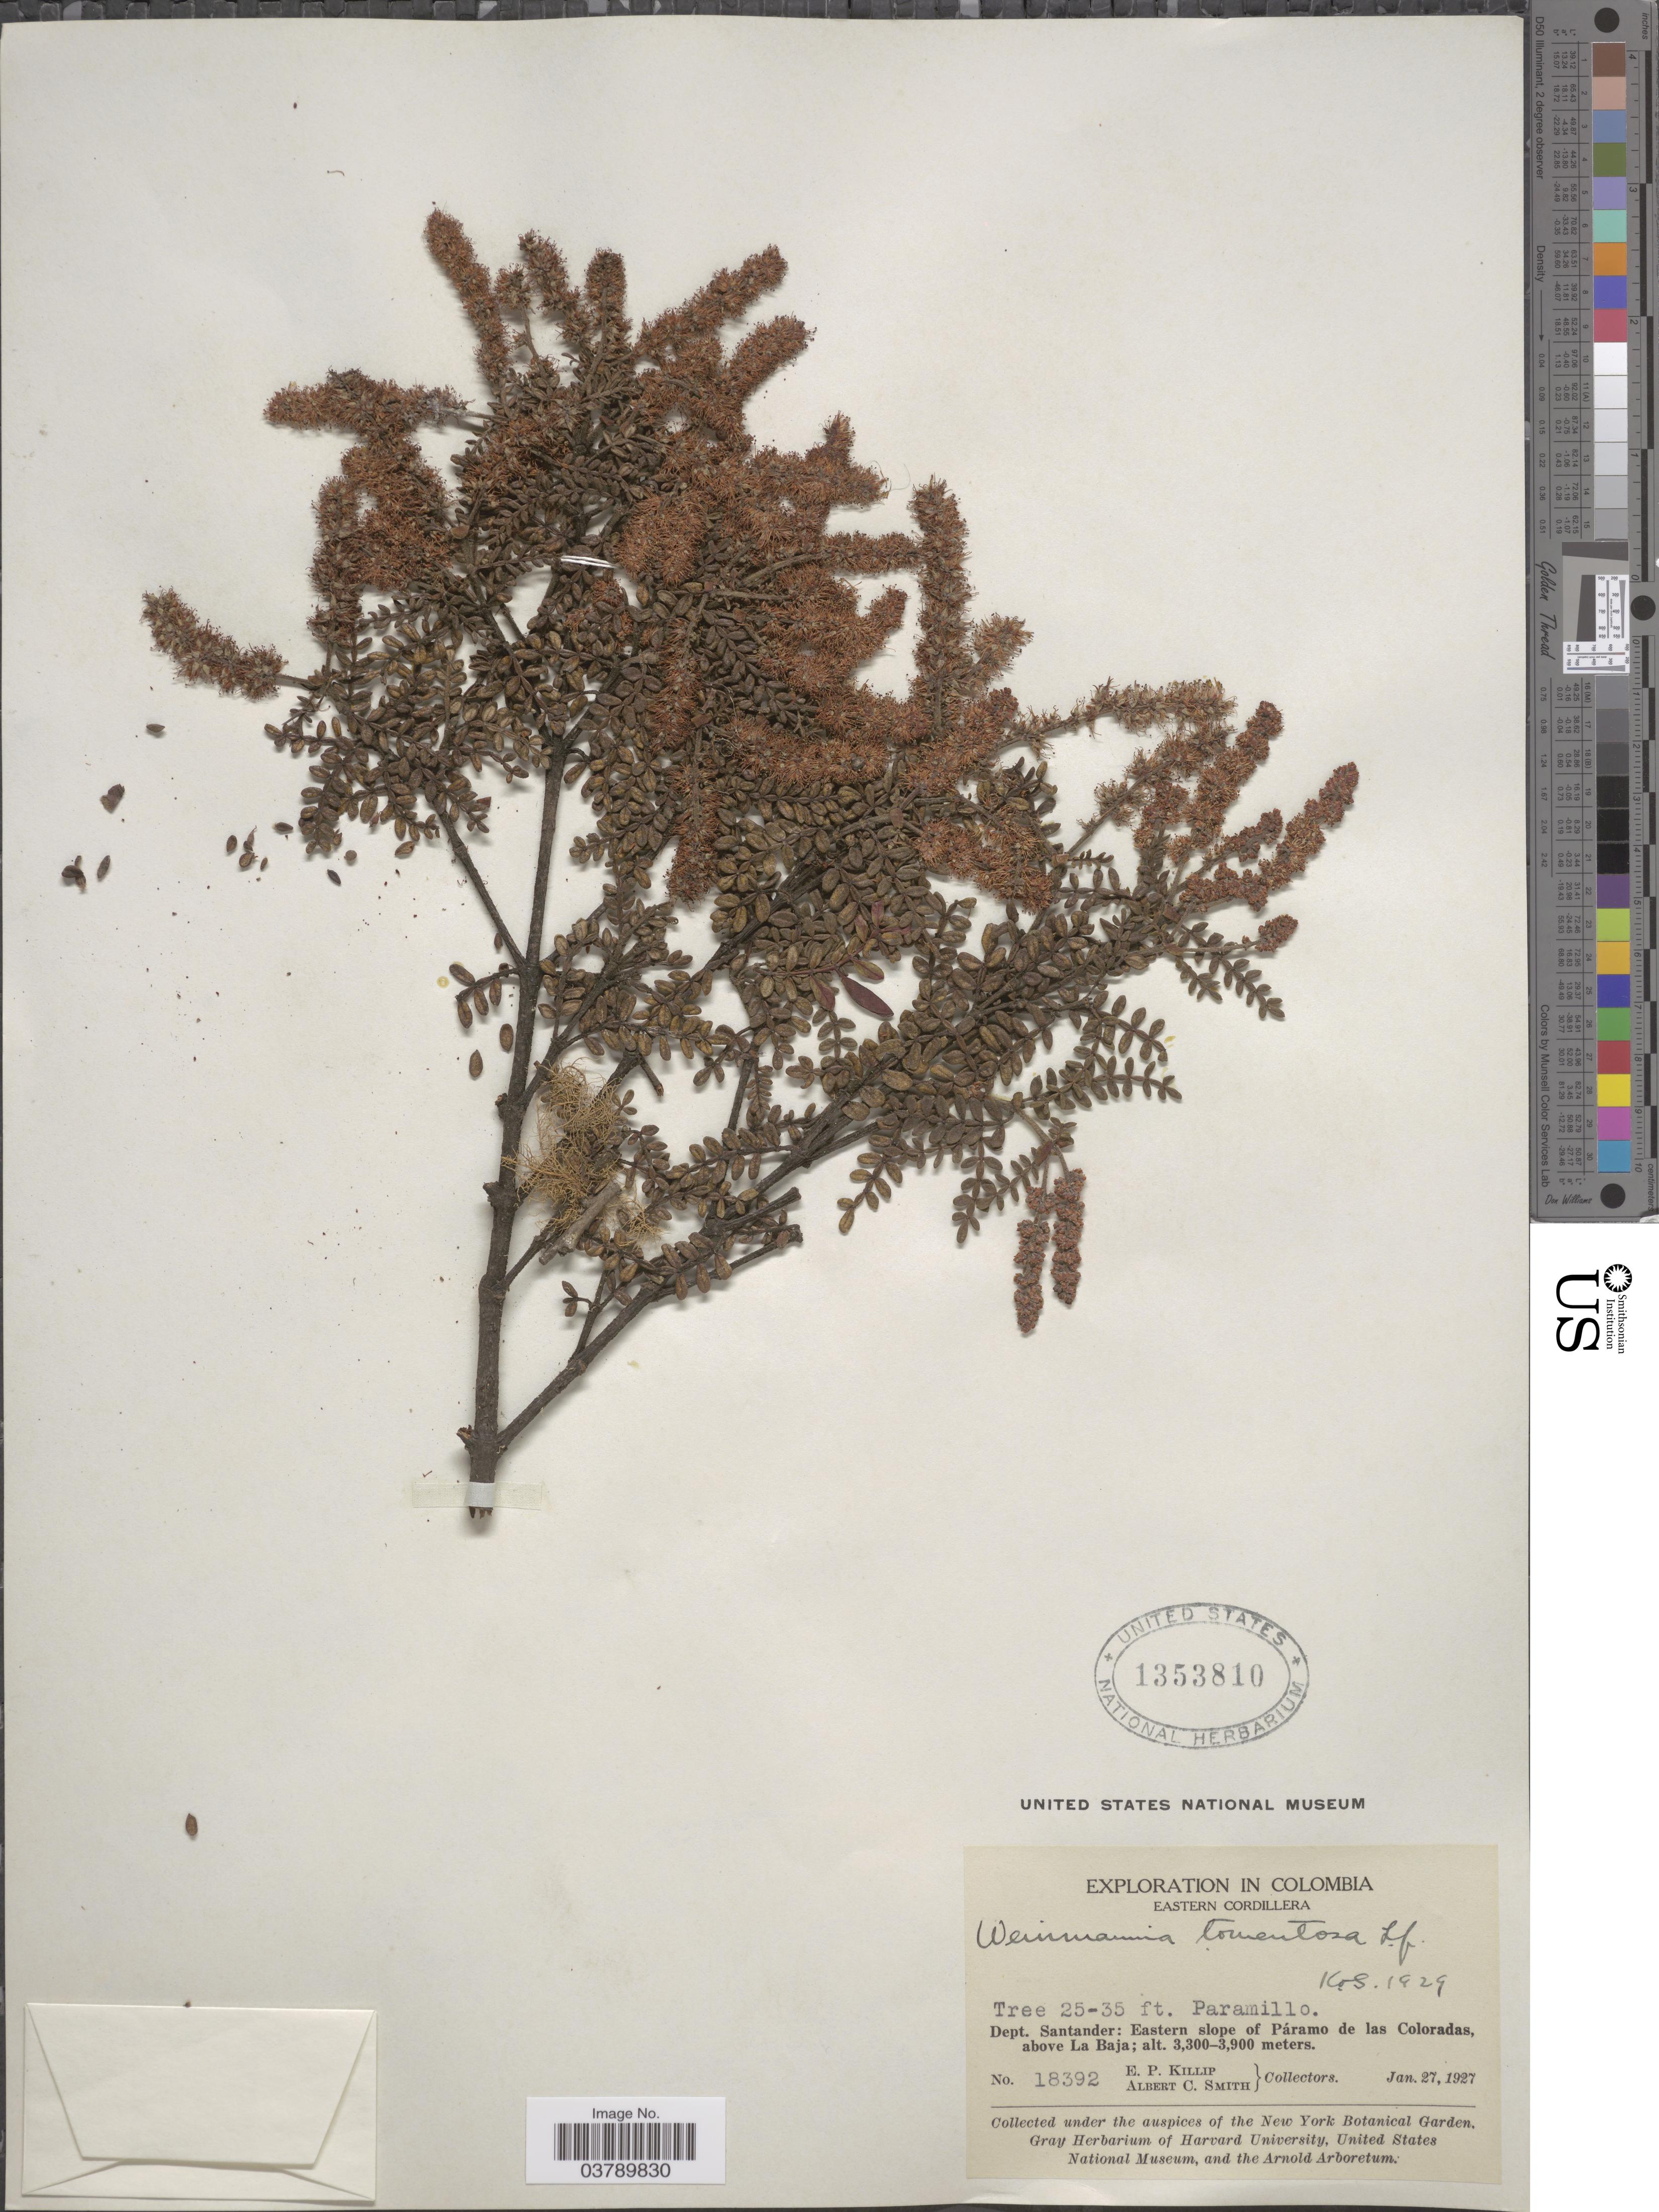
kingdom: Plantae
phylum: Tracheophyta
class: Magnoliopsida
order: Oxalidales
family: Cunoniaceae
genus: Weinmannia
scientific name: Weinmannia tomentosa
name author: L.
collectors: E. P. Killip & A. C. Smith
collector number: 18392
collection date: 1927-01-27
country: Colombia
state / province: Santander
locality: Eastern Cordillera. Dept. Santander: Eastern slope of Páramo de las Coloradas, above La Baja.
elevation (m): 3300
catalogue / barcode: US 1353810